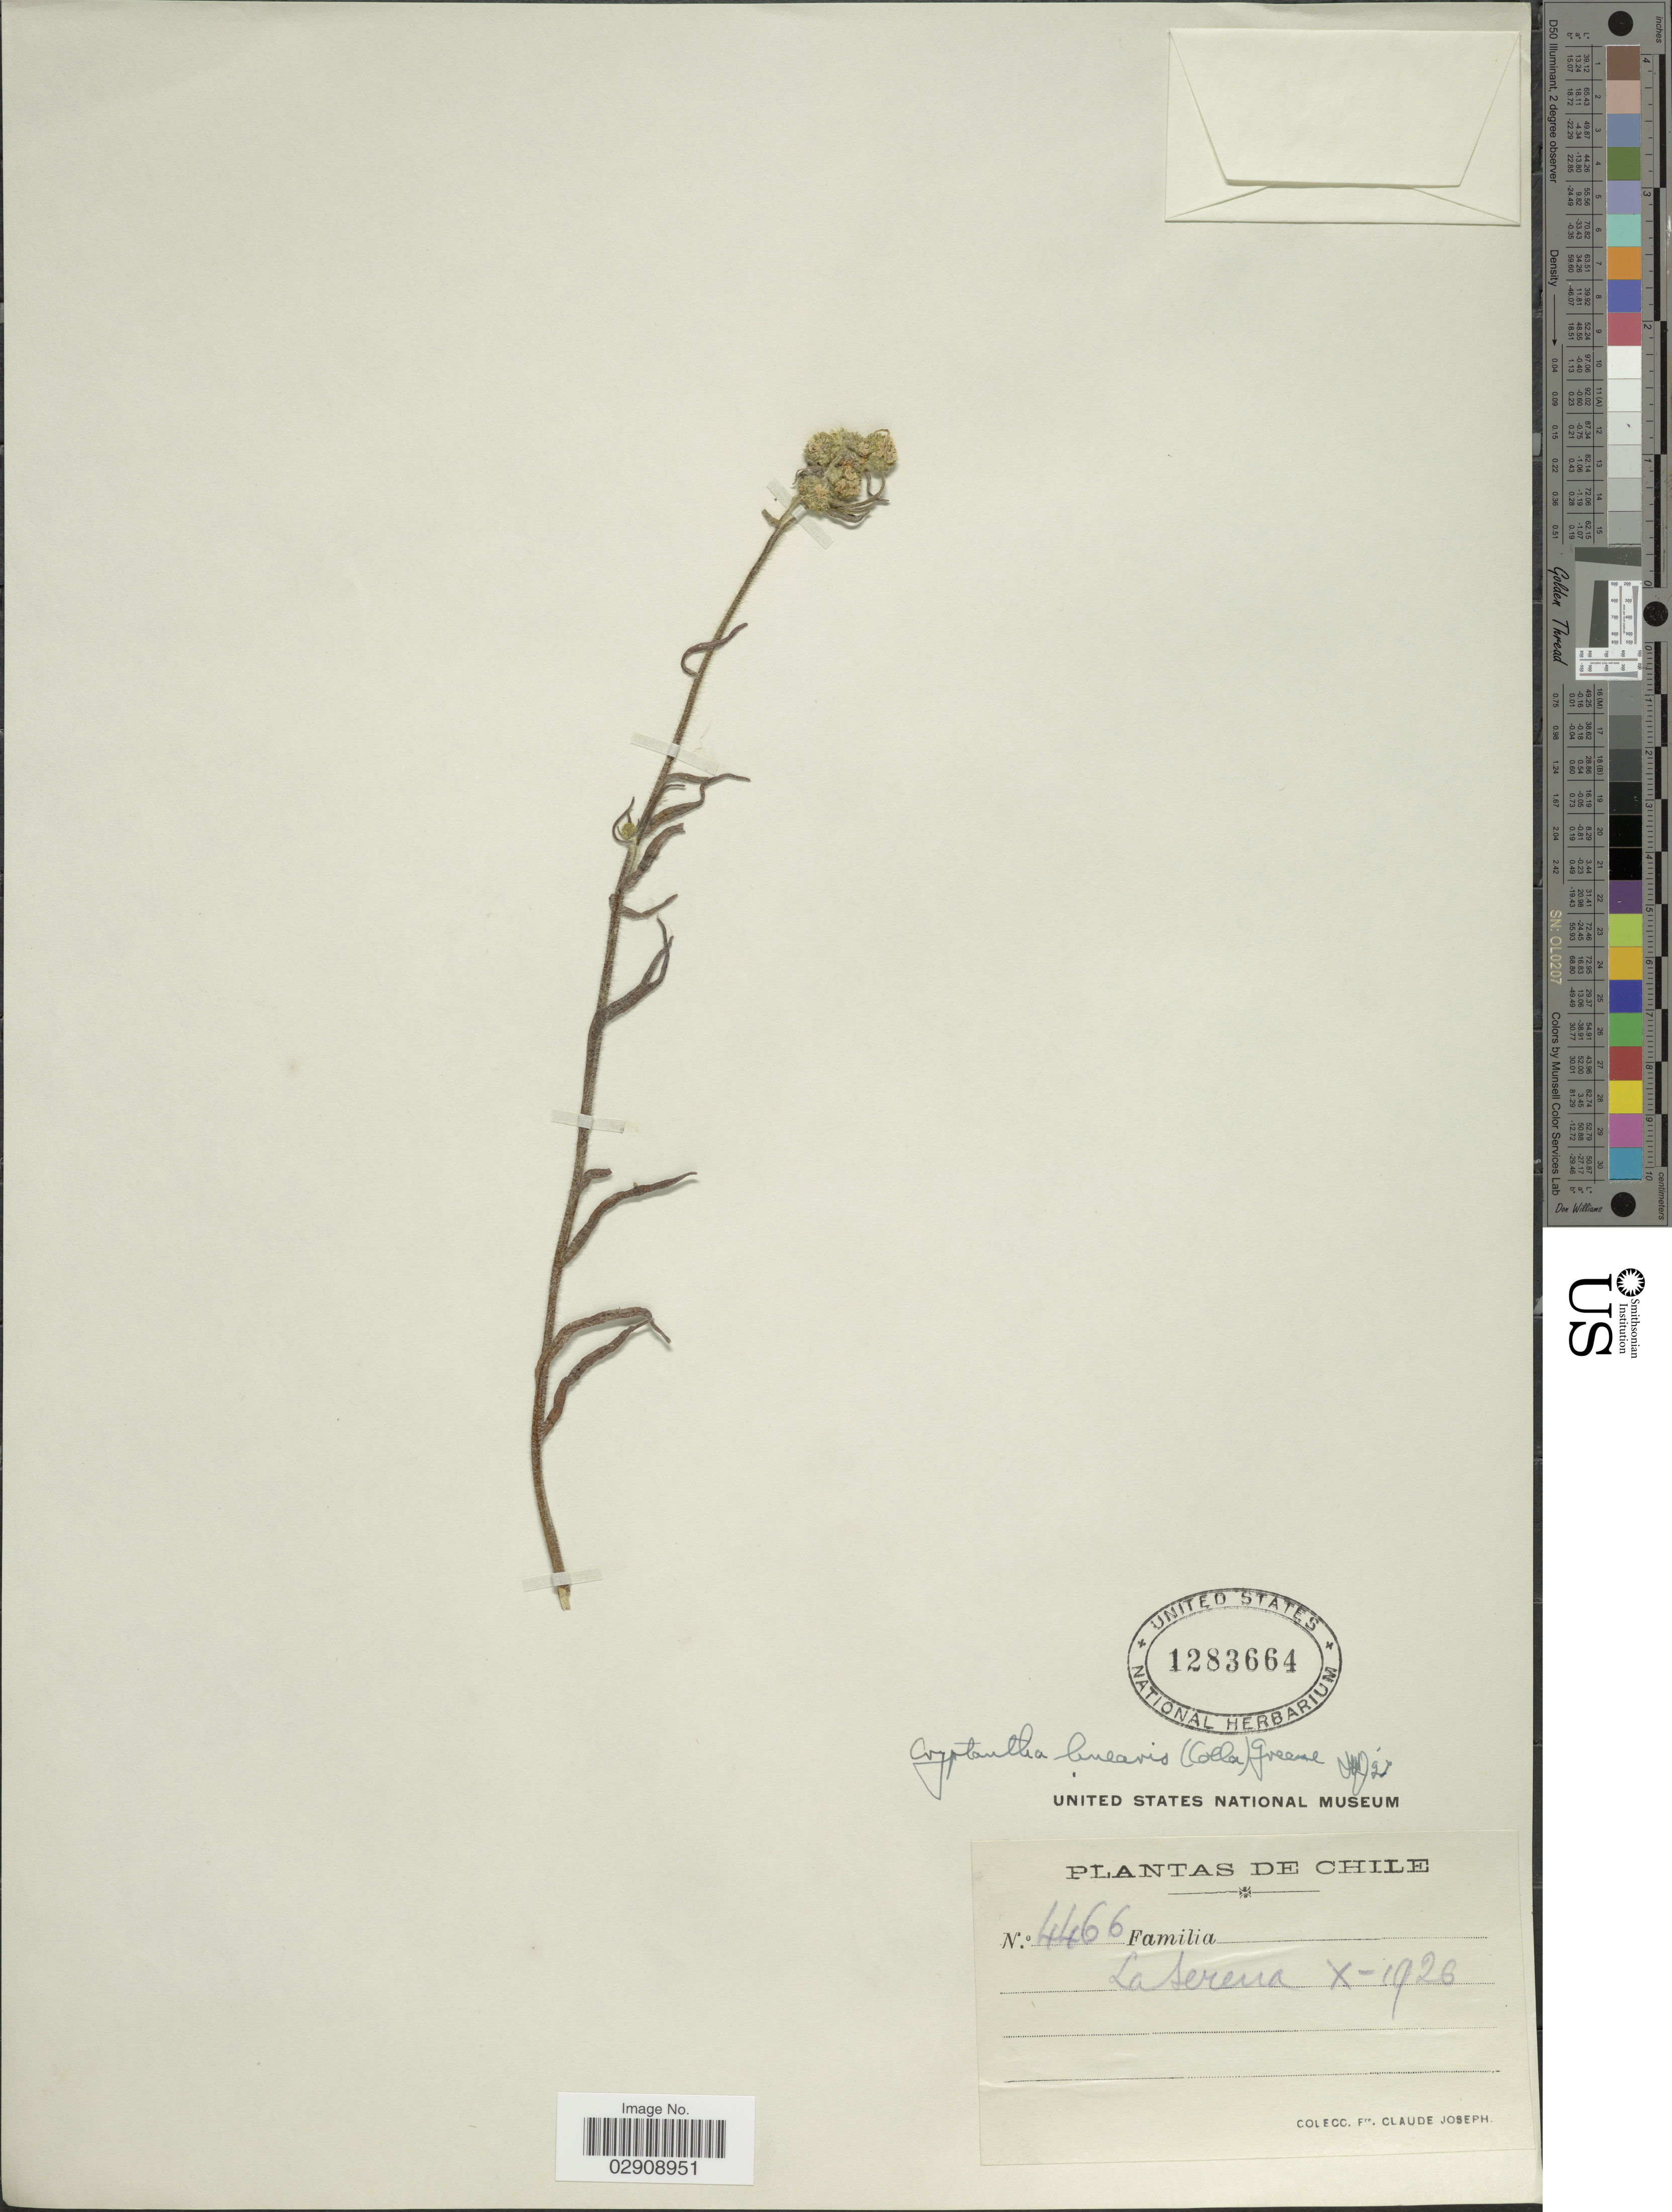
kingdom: Plantae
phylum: Tracheophyta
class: Magnoliopsida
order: Boraginales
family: Boraginaceae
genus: Cryptantha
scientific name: Cryptantha glomerata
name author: (G. Don) Lehm.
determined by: Moroni, Pablo, (SI), Instituto de Botanica Darwinion (ARGENTINA)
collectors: Bro. Claude-Joseph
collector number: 4466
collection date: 1926-10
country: Chile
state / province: Coquimbo (IV)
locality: La Serena. Chile.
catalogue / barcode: US 1283664